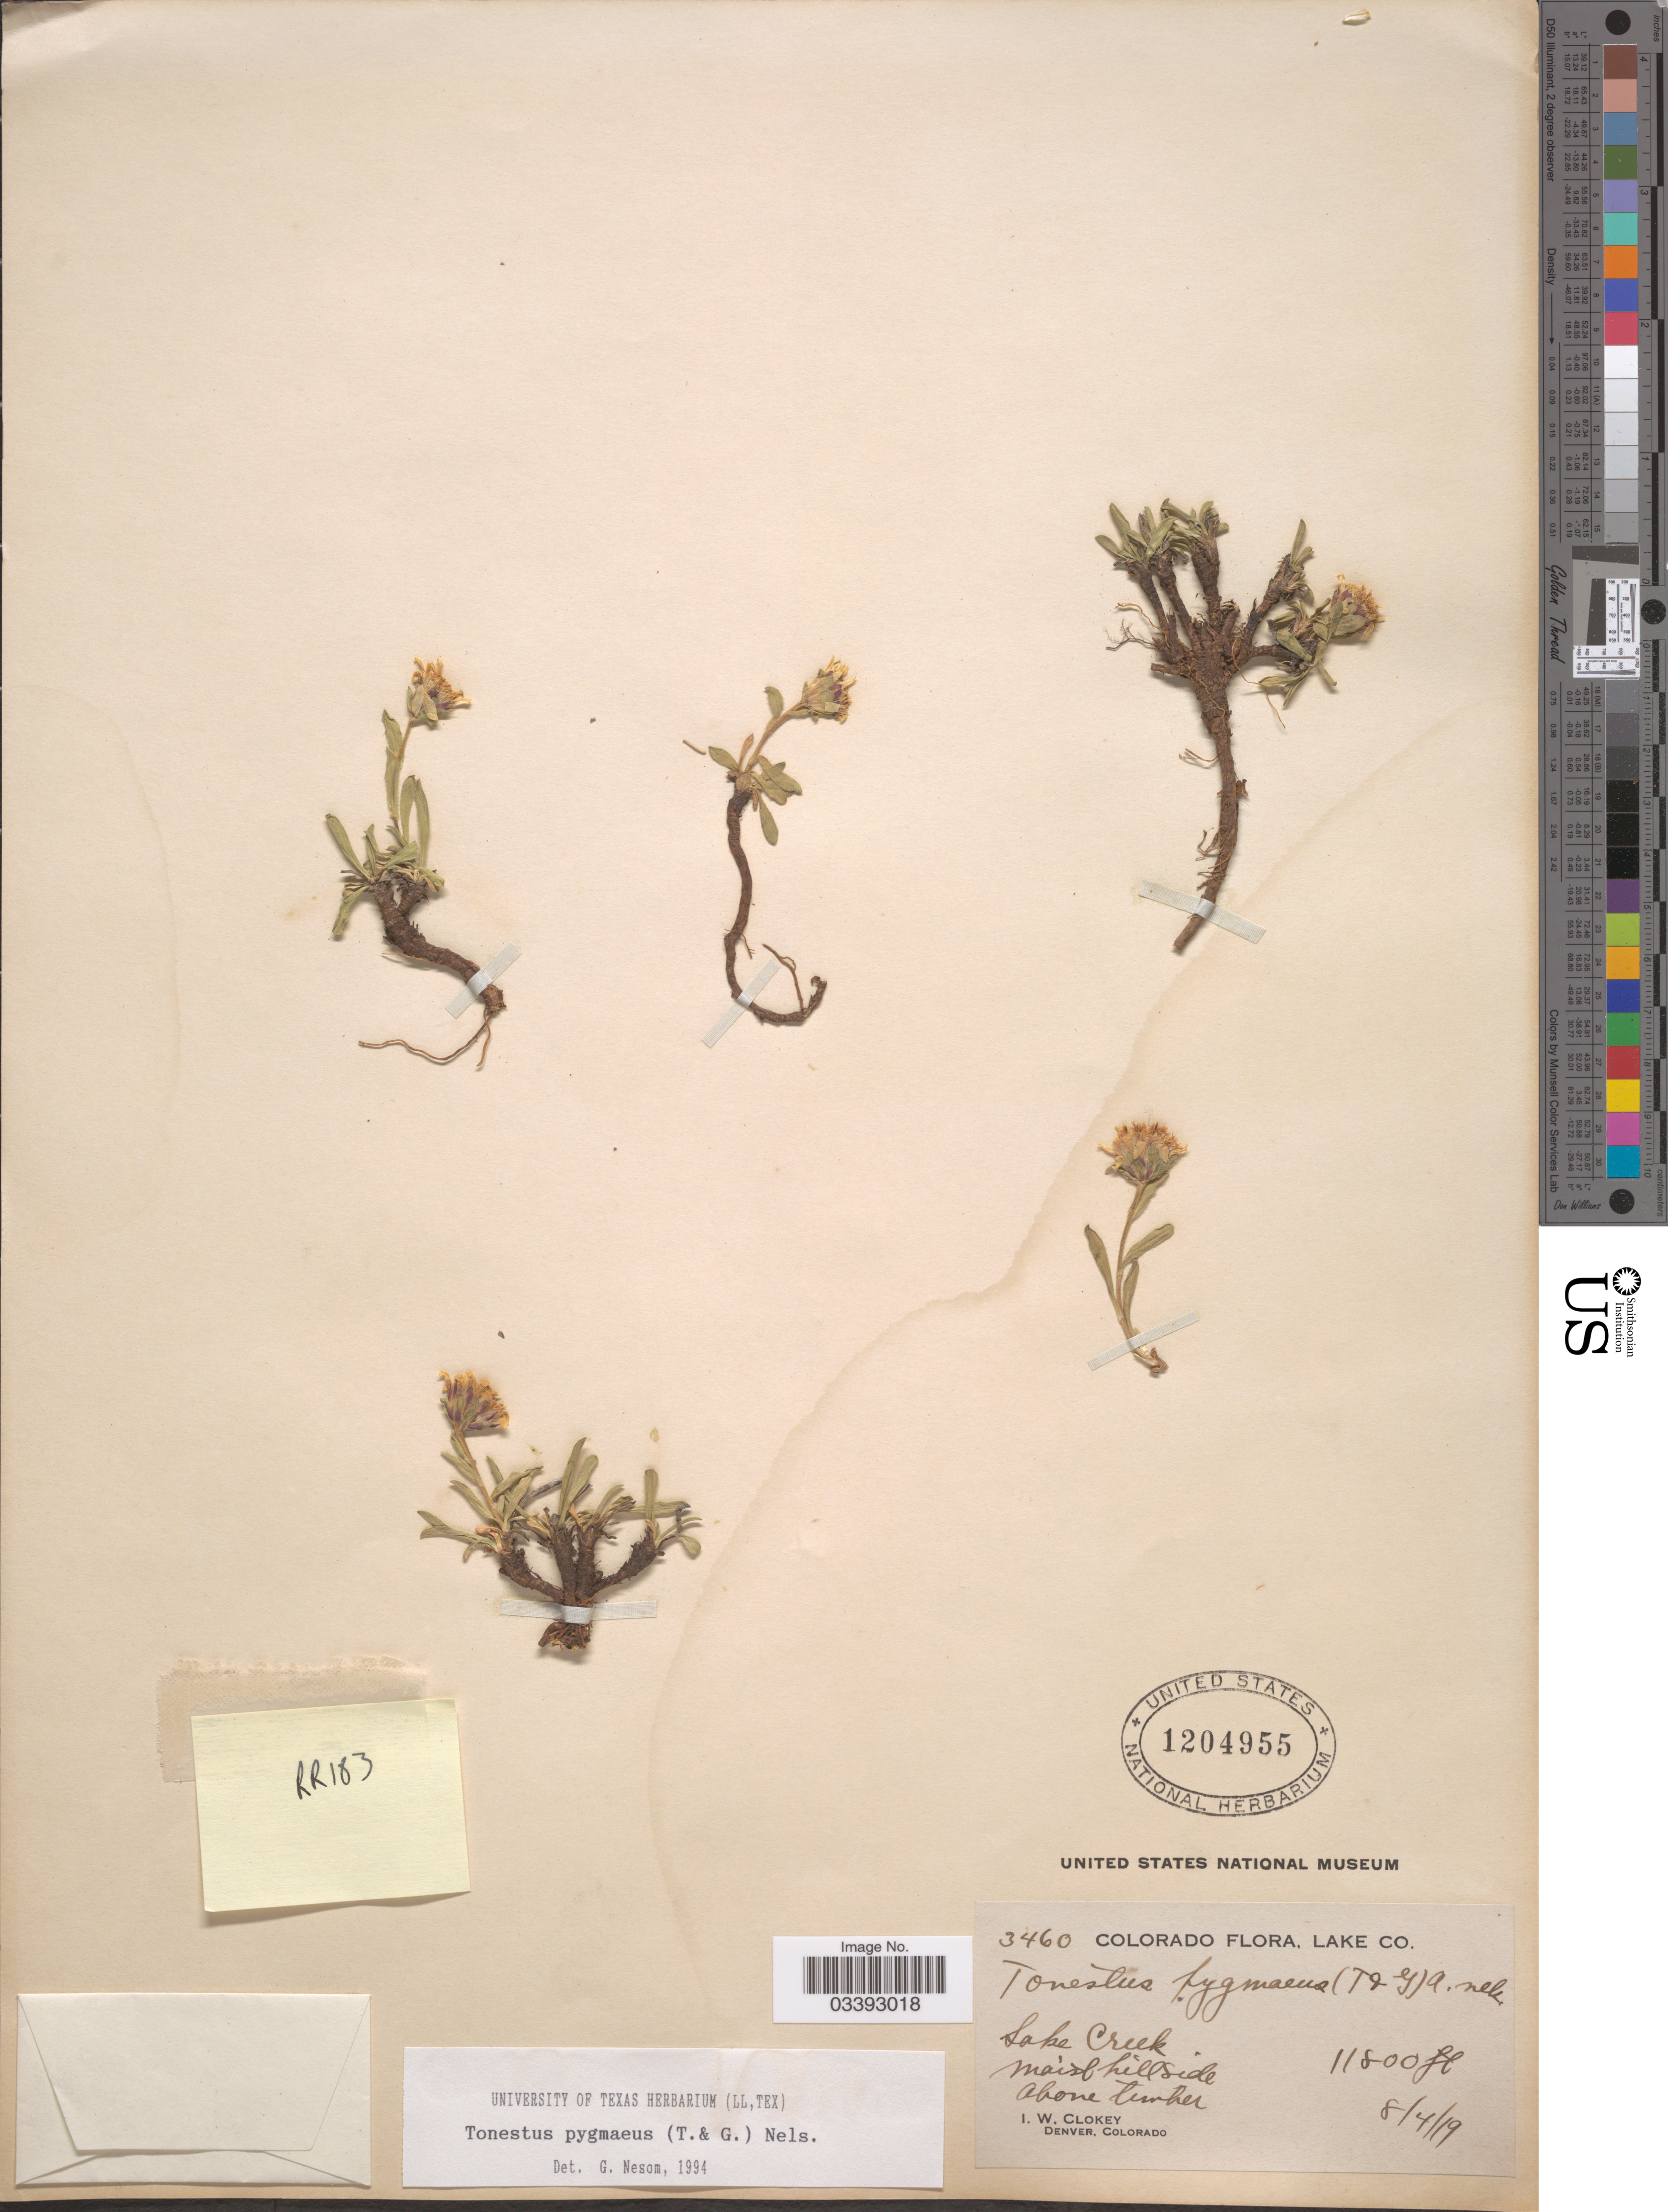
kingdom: Plantae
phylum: Tracheophyta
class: Magnoliopsida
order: Asterales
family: Asteraceae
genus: Tonestus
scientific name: Tonestus pygmaeus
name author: (Torr. & A. Gray) A. Nelson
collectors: I. W. Clokey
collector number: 3460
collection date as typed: Transcribed d/m/y: 4/8/19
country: United States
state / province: Colorado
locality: Lake Co. Lake Creek.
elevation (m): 3597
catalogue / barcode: US 1204955